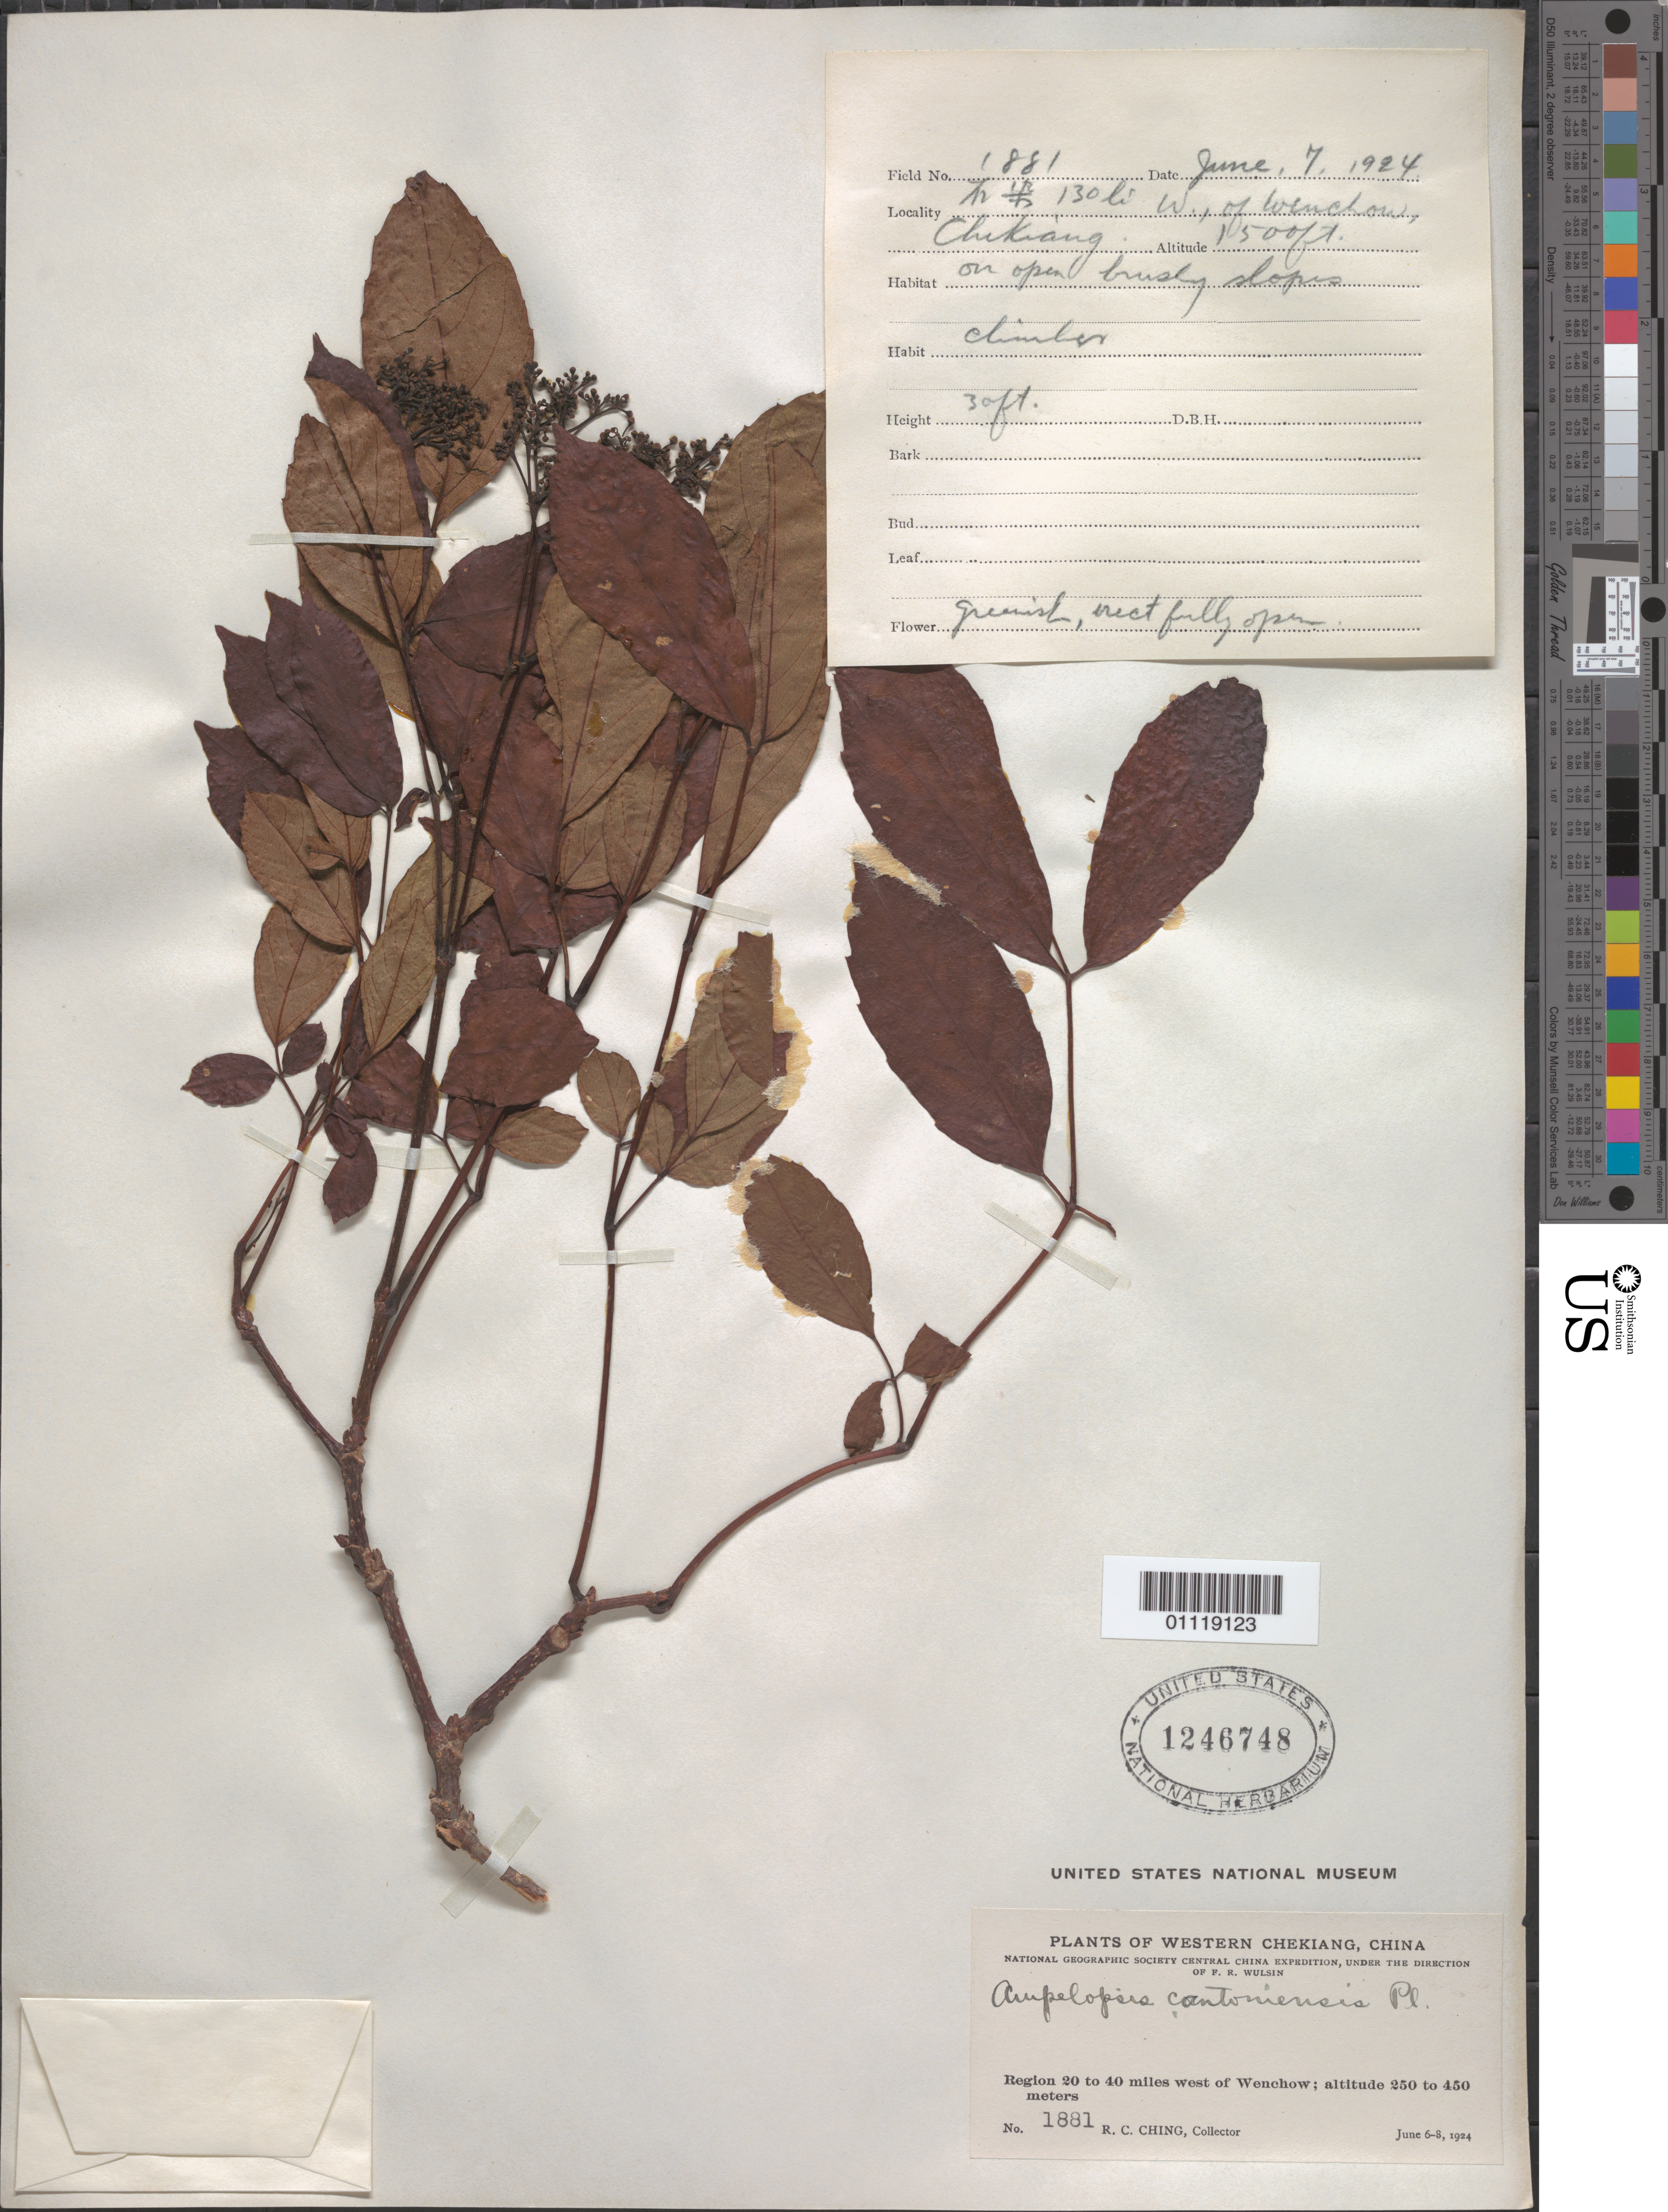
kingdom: Plantae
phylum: Tracheophyta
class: Magnoliopsida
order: Vitales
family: Vitaceae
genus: Ampelopsis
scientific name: Ampelopsis cantoniensis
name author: (W. Hook. & H.J. Arn.) Planch.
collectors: R. C. Ching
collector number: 1881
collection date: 1924-06-06/1924-06-08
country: China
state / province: Zhejiang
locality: Region 20 to 40 mi W of Wenchow.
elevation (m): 250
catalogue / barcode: US 1246748